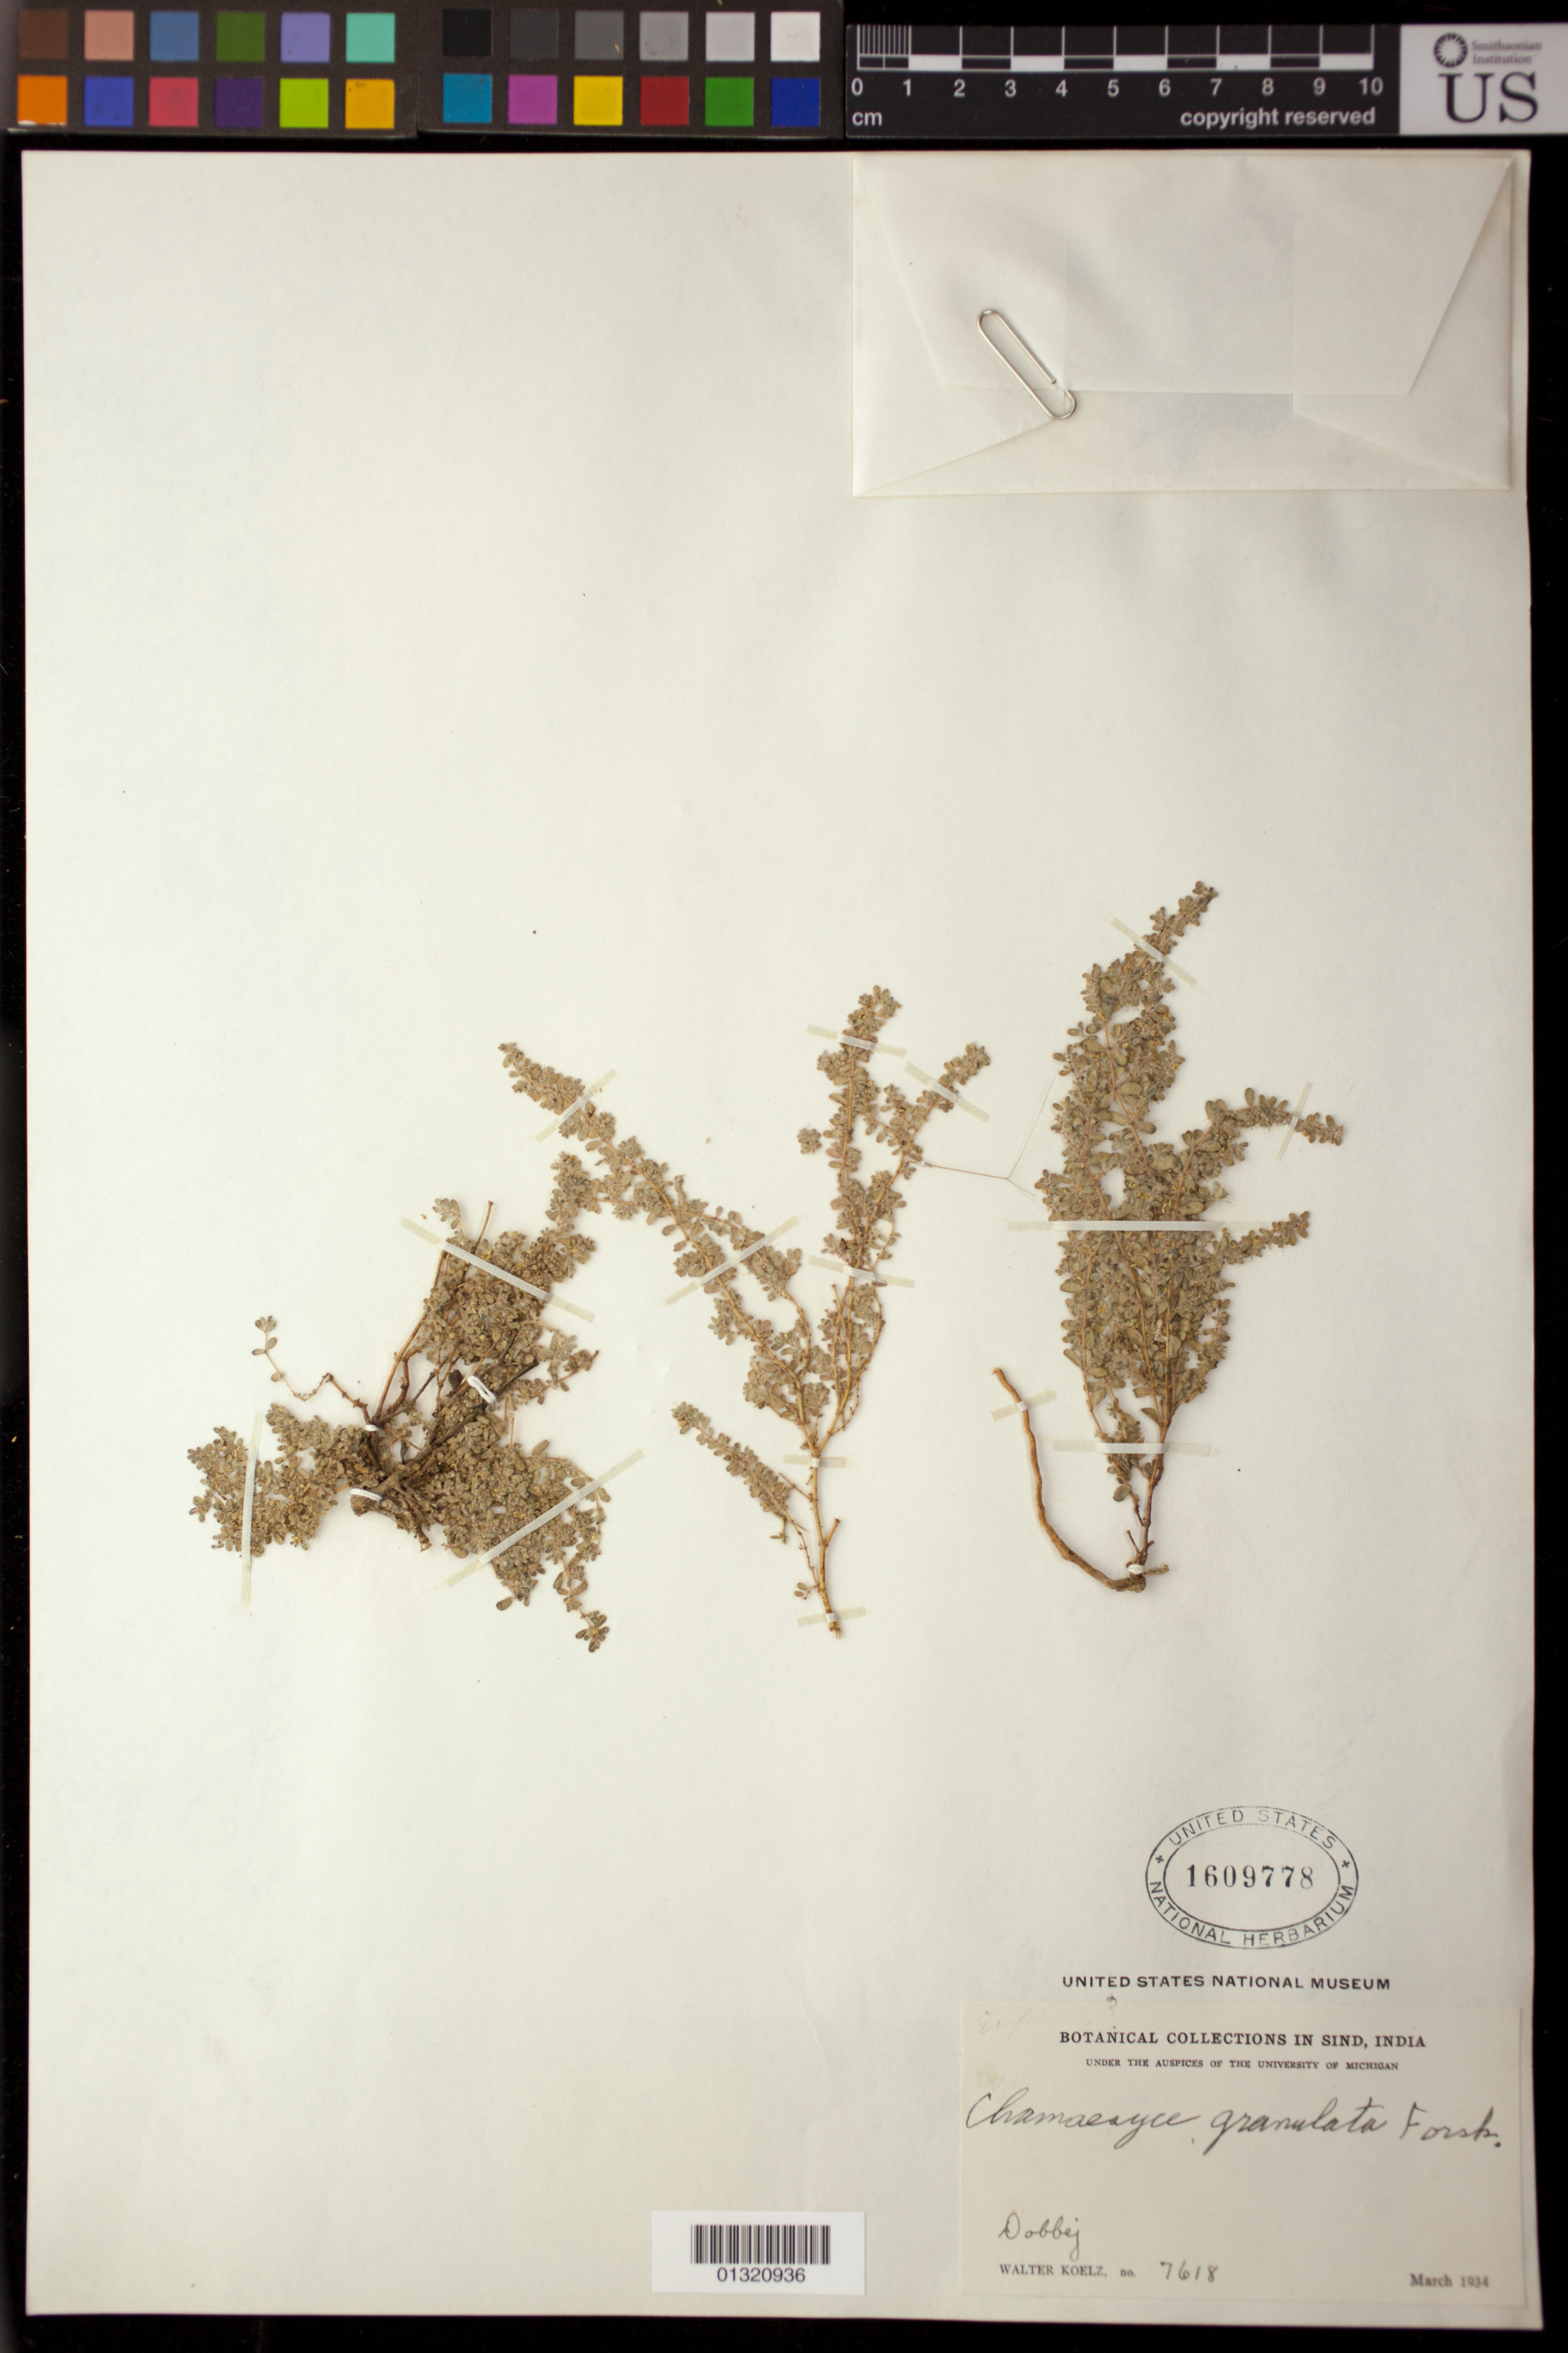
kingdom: Plantae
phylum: Tracheophyta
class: Magnoliopsida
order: Malpighiales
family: Euphorbiaceae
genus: Euphorbia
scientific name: Euphorbia granulata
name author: Forssk.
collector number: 7618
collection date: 1934-03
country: Pakistan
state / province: Sindh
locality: Dobbej [Dobbi]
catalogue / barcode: US 1609778